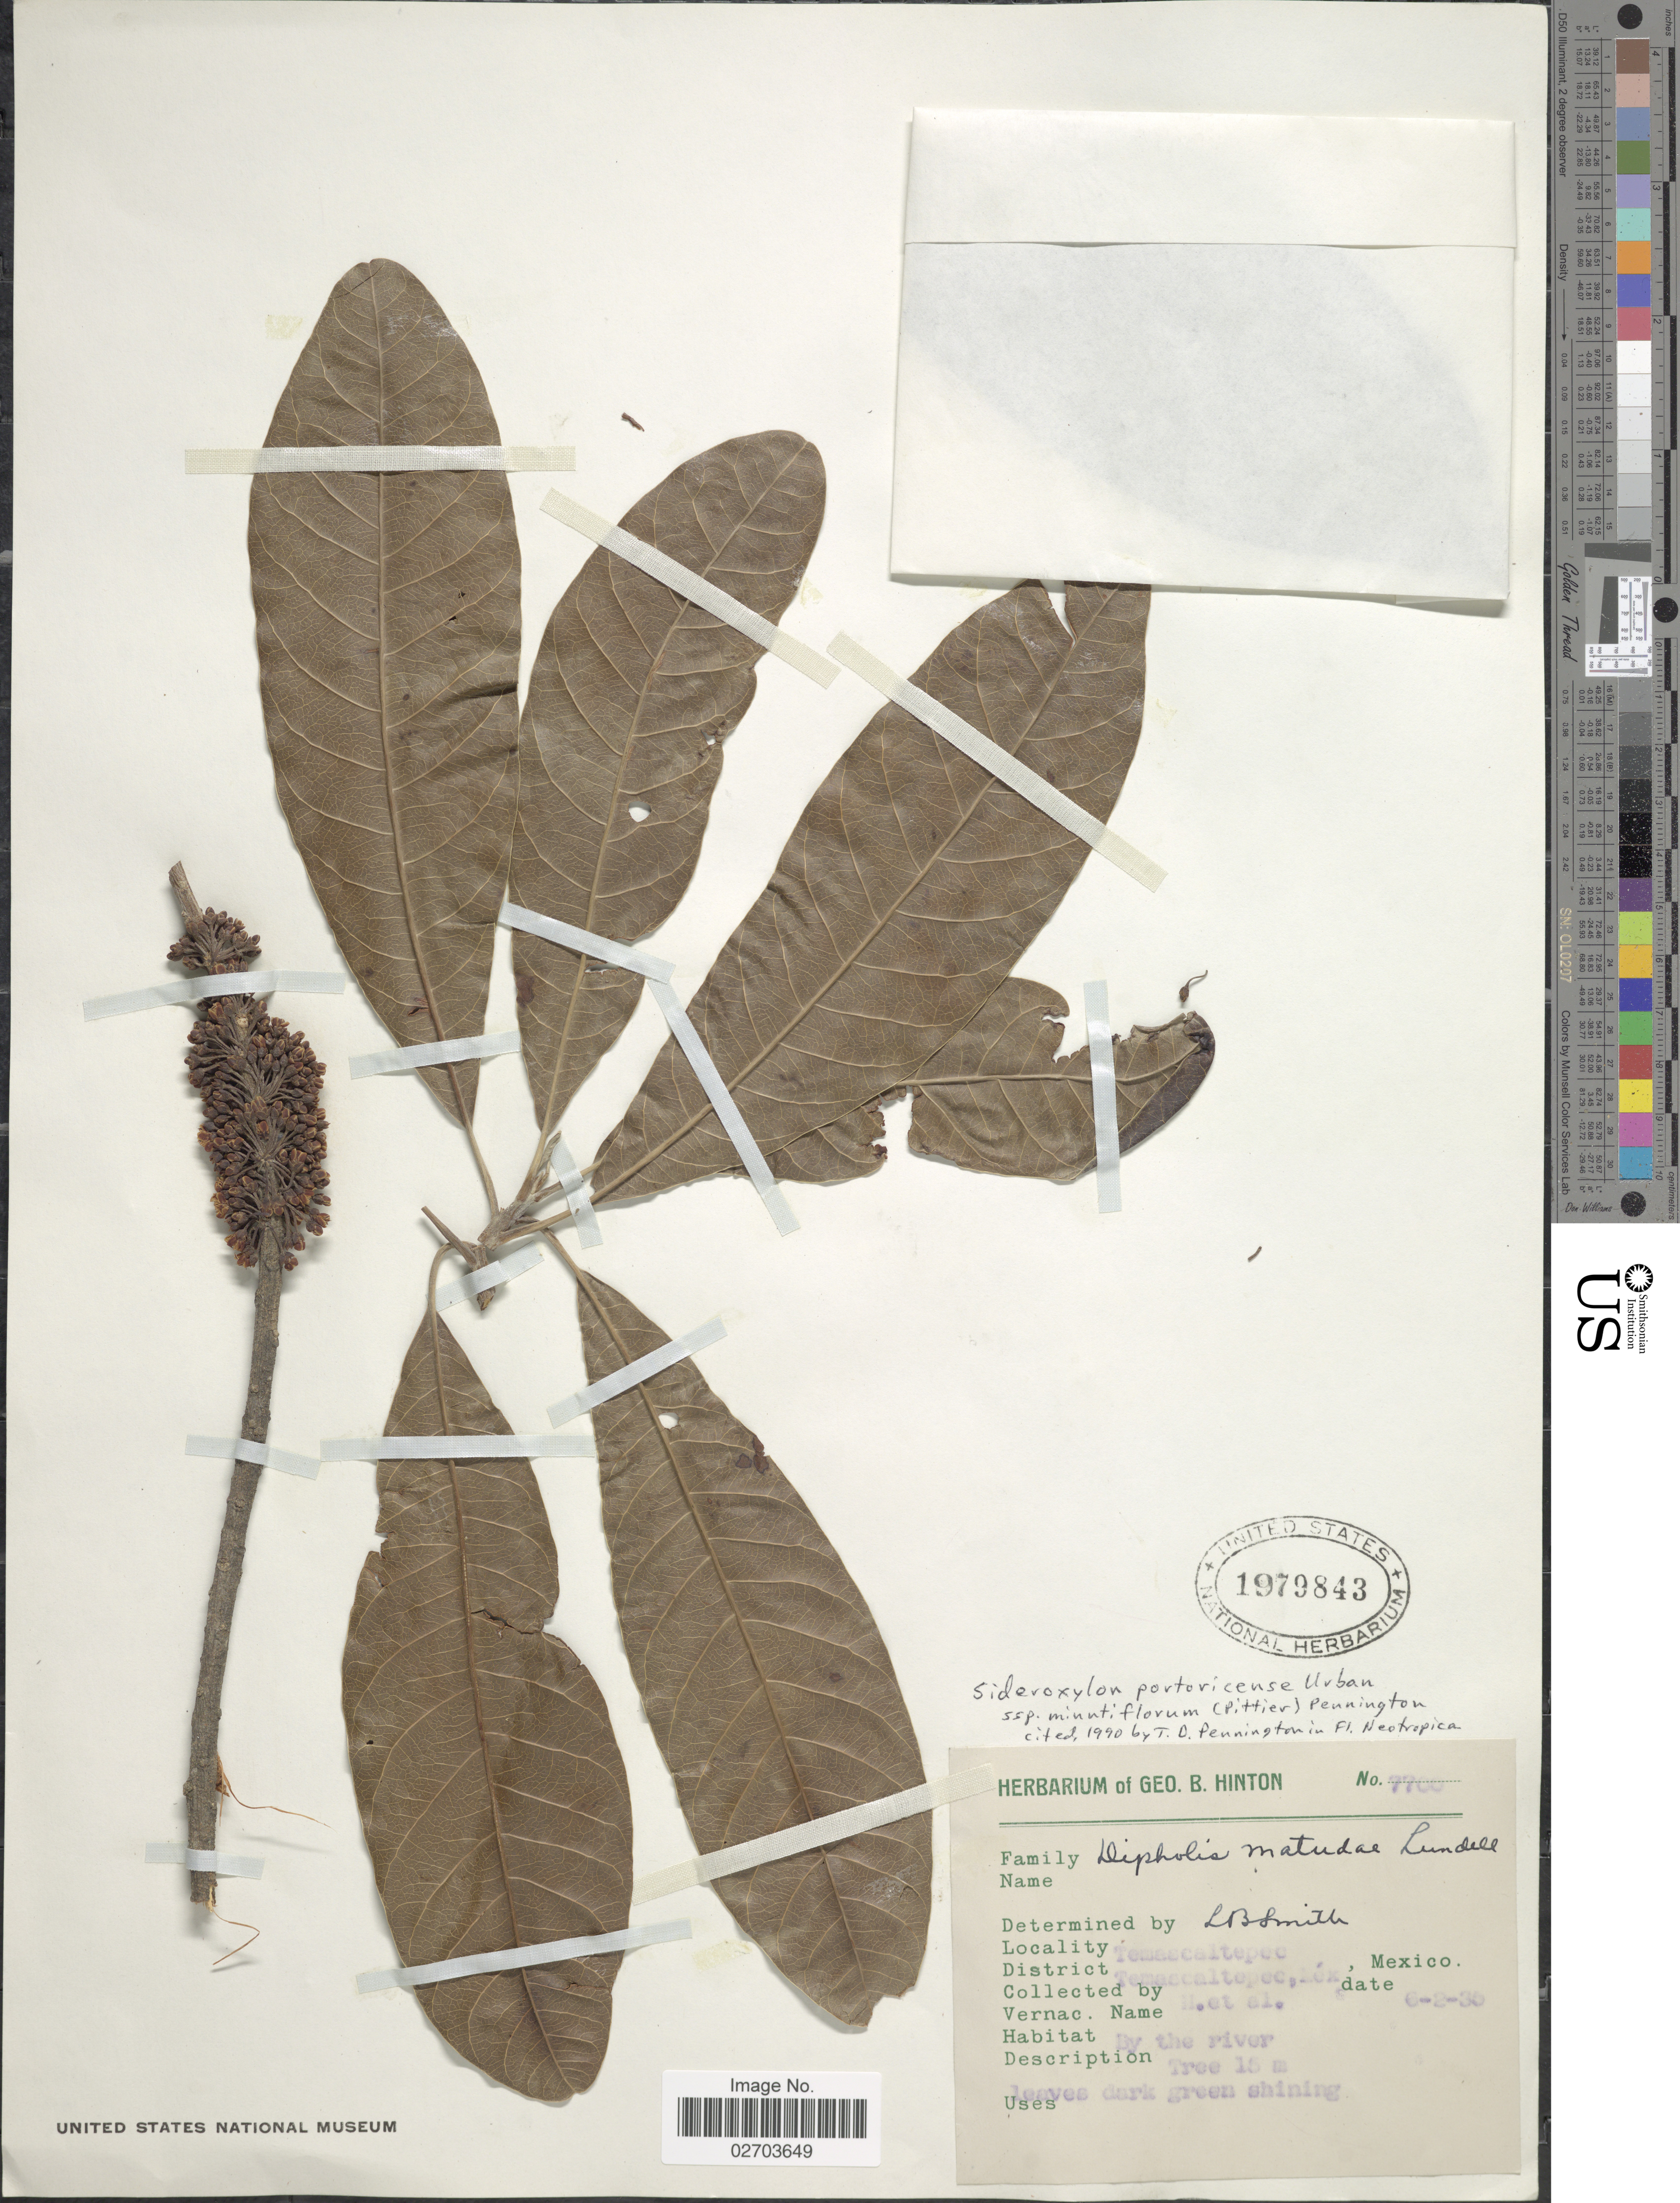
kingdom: Plantae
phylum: Tracheophyta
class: Magnoliopsida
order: Ericales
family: Sapotaceae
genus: Sideroxylon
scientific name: Sideroxylon portoricense subsp. minutiflorum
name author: (Pittier) T.D. Penn.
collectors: G. B. Hinton & et al.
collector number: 7700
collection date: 1935-06-02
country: Mexico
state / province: México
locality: Temascaltepec, District Temascaltepec, by the river.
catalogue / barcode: US 1979843